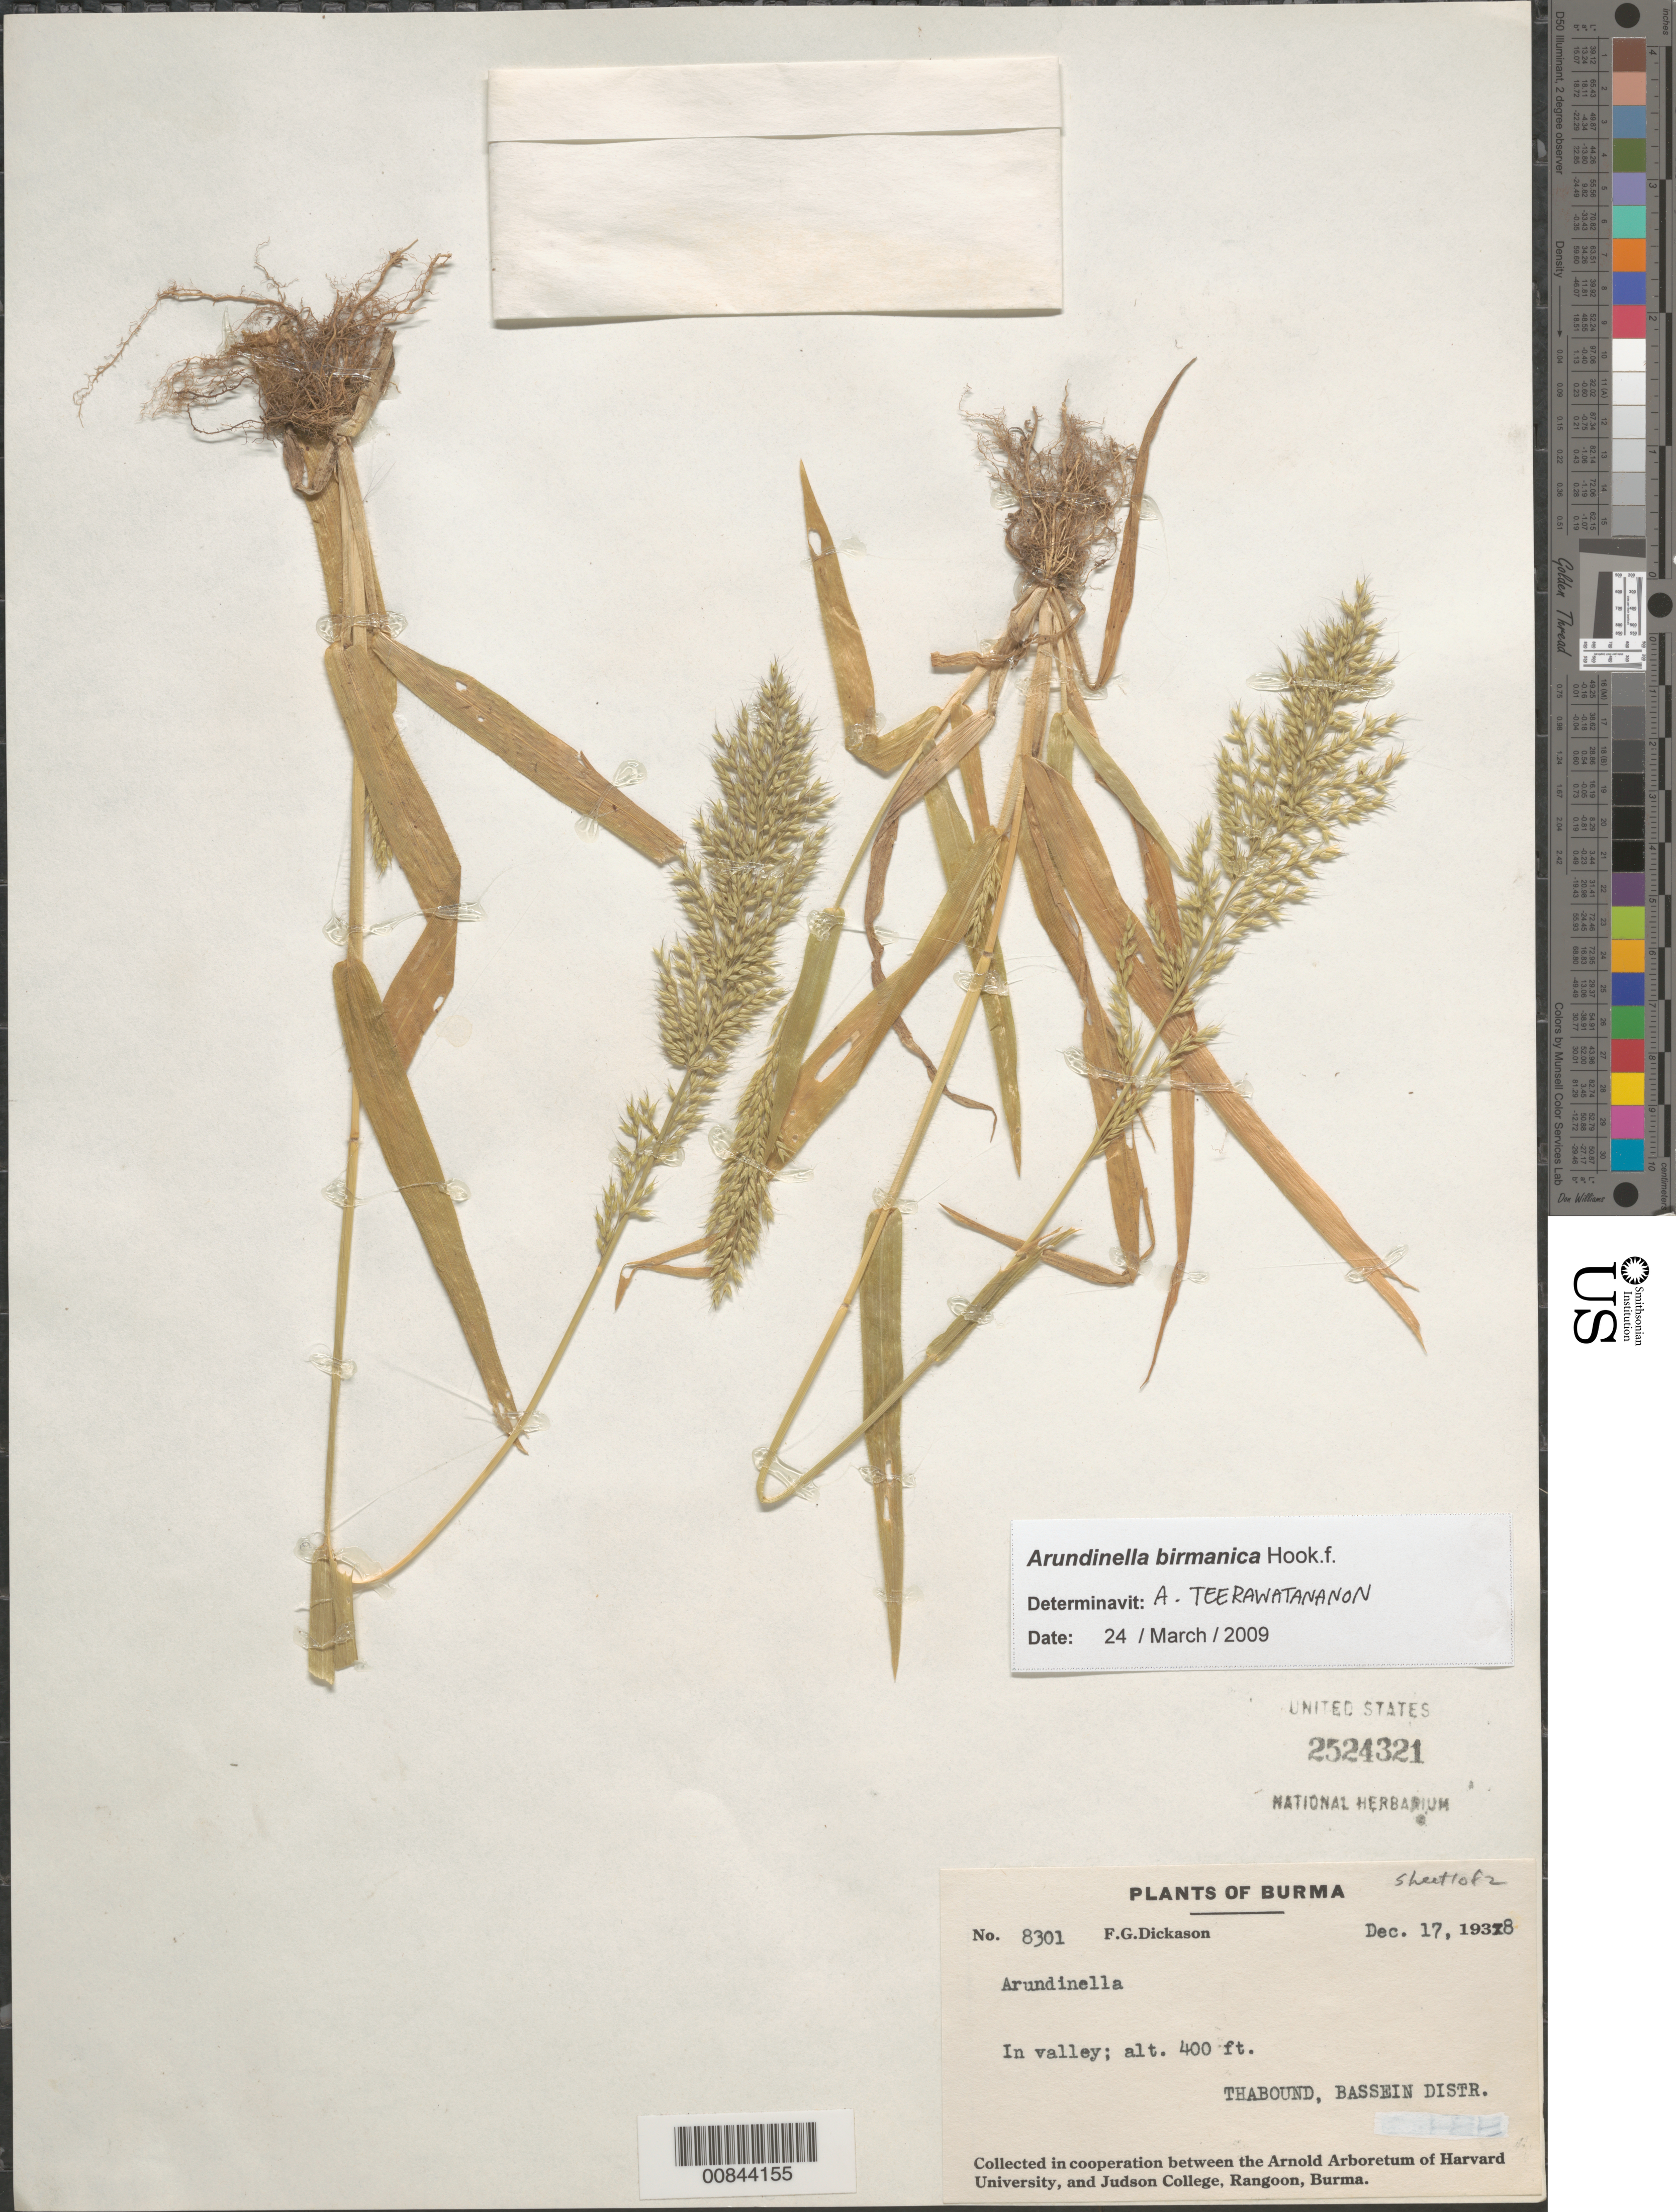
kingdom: Plantae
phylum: Tracheophyta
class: Liliopsida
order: Poales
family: Poaceae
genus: Arundinella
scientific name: Arundinella holcoides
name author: (Kunth) Trin.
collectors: F. Dickason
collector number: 8301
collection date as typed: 17 Dec 1938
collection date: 1938-12-17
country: Myanmar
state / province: Ayeyarwady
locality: Pathein(formely called Bassein), Thabound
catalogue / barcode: US 2524321